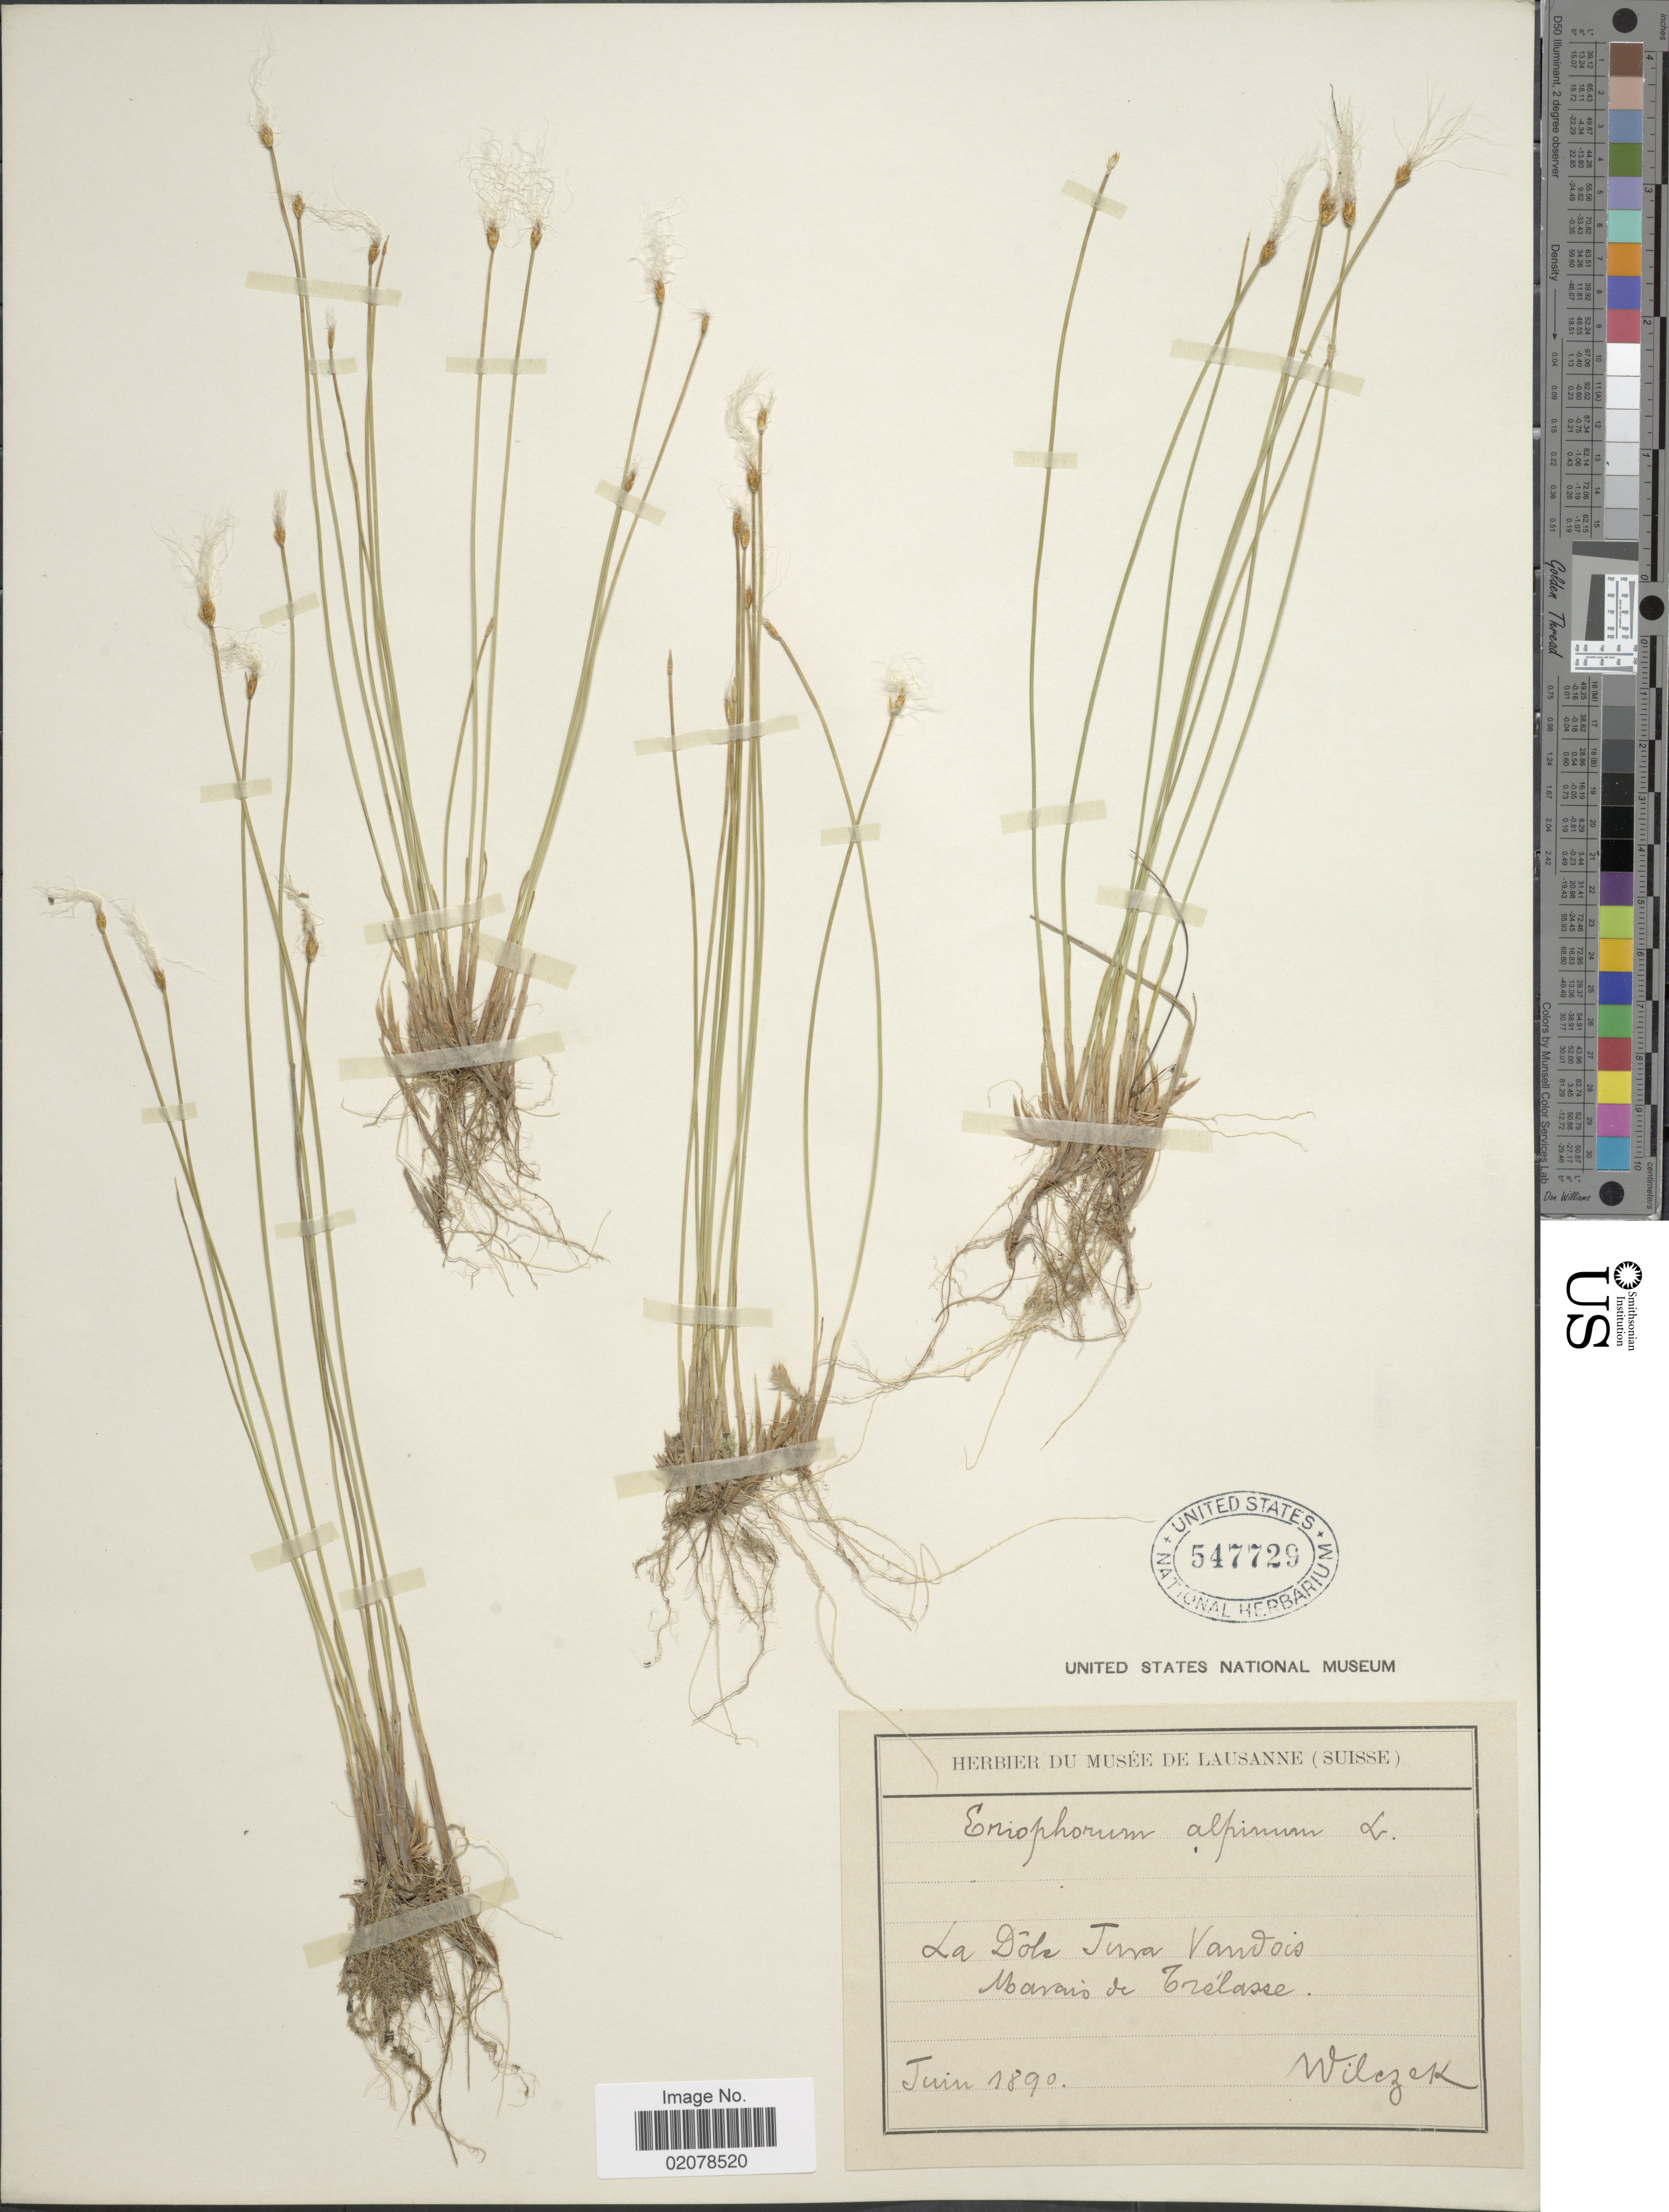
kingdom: Plantae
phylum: Tracheophyta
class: Liliopsida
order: Poales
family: Cyperaceae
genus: Trichophorum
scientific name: Trichophorum alpinum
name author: (L.) Pers.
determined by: Strong, M. T., (US), Smithsonian Institution - National Museum of Natural History (UNITED STATES)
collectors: Wilczek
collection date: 1890-06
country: Switzerland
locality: La Dole, Jura Vaudois, Marais de Trelasse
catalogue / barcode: US 547729